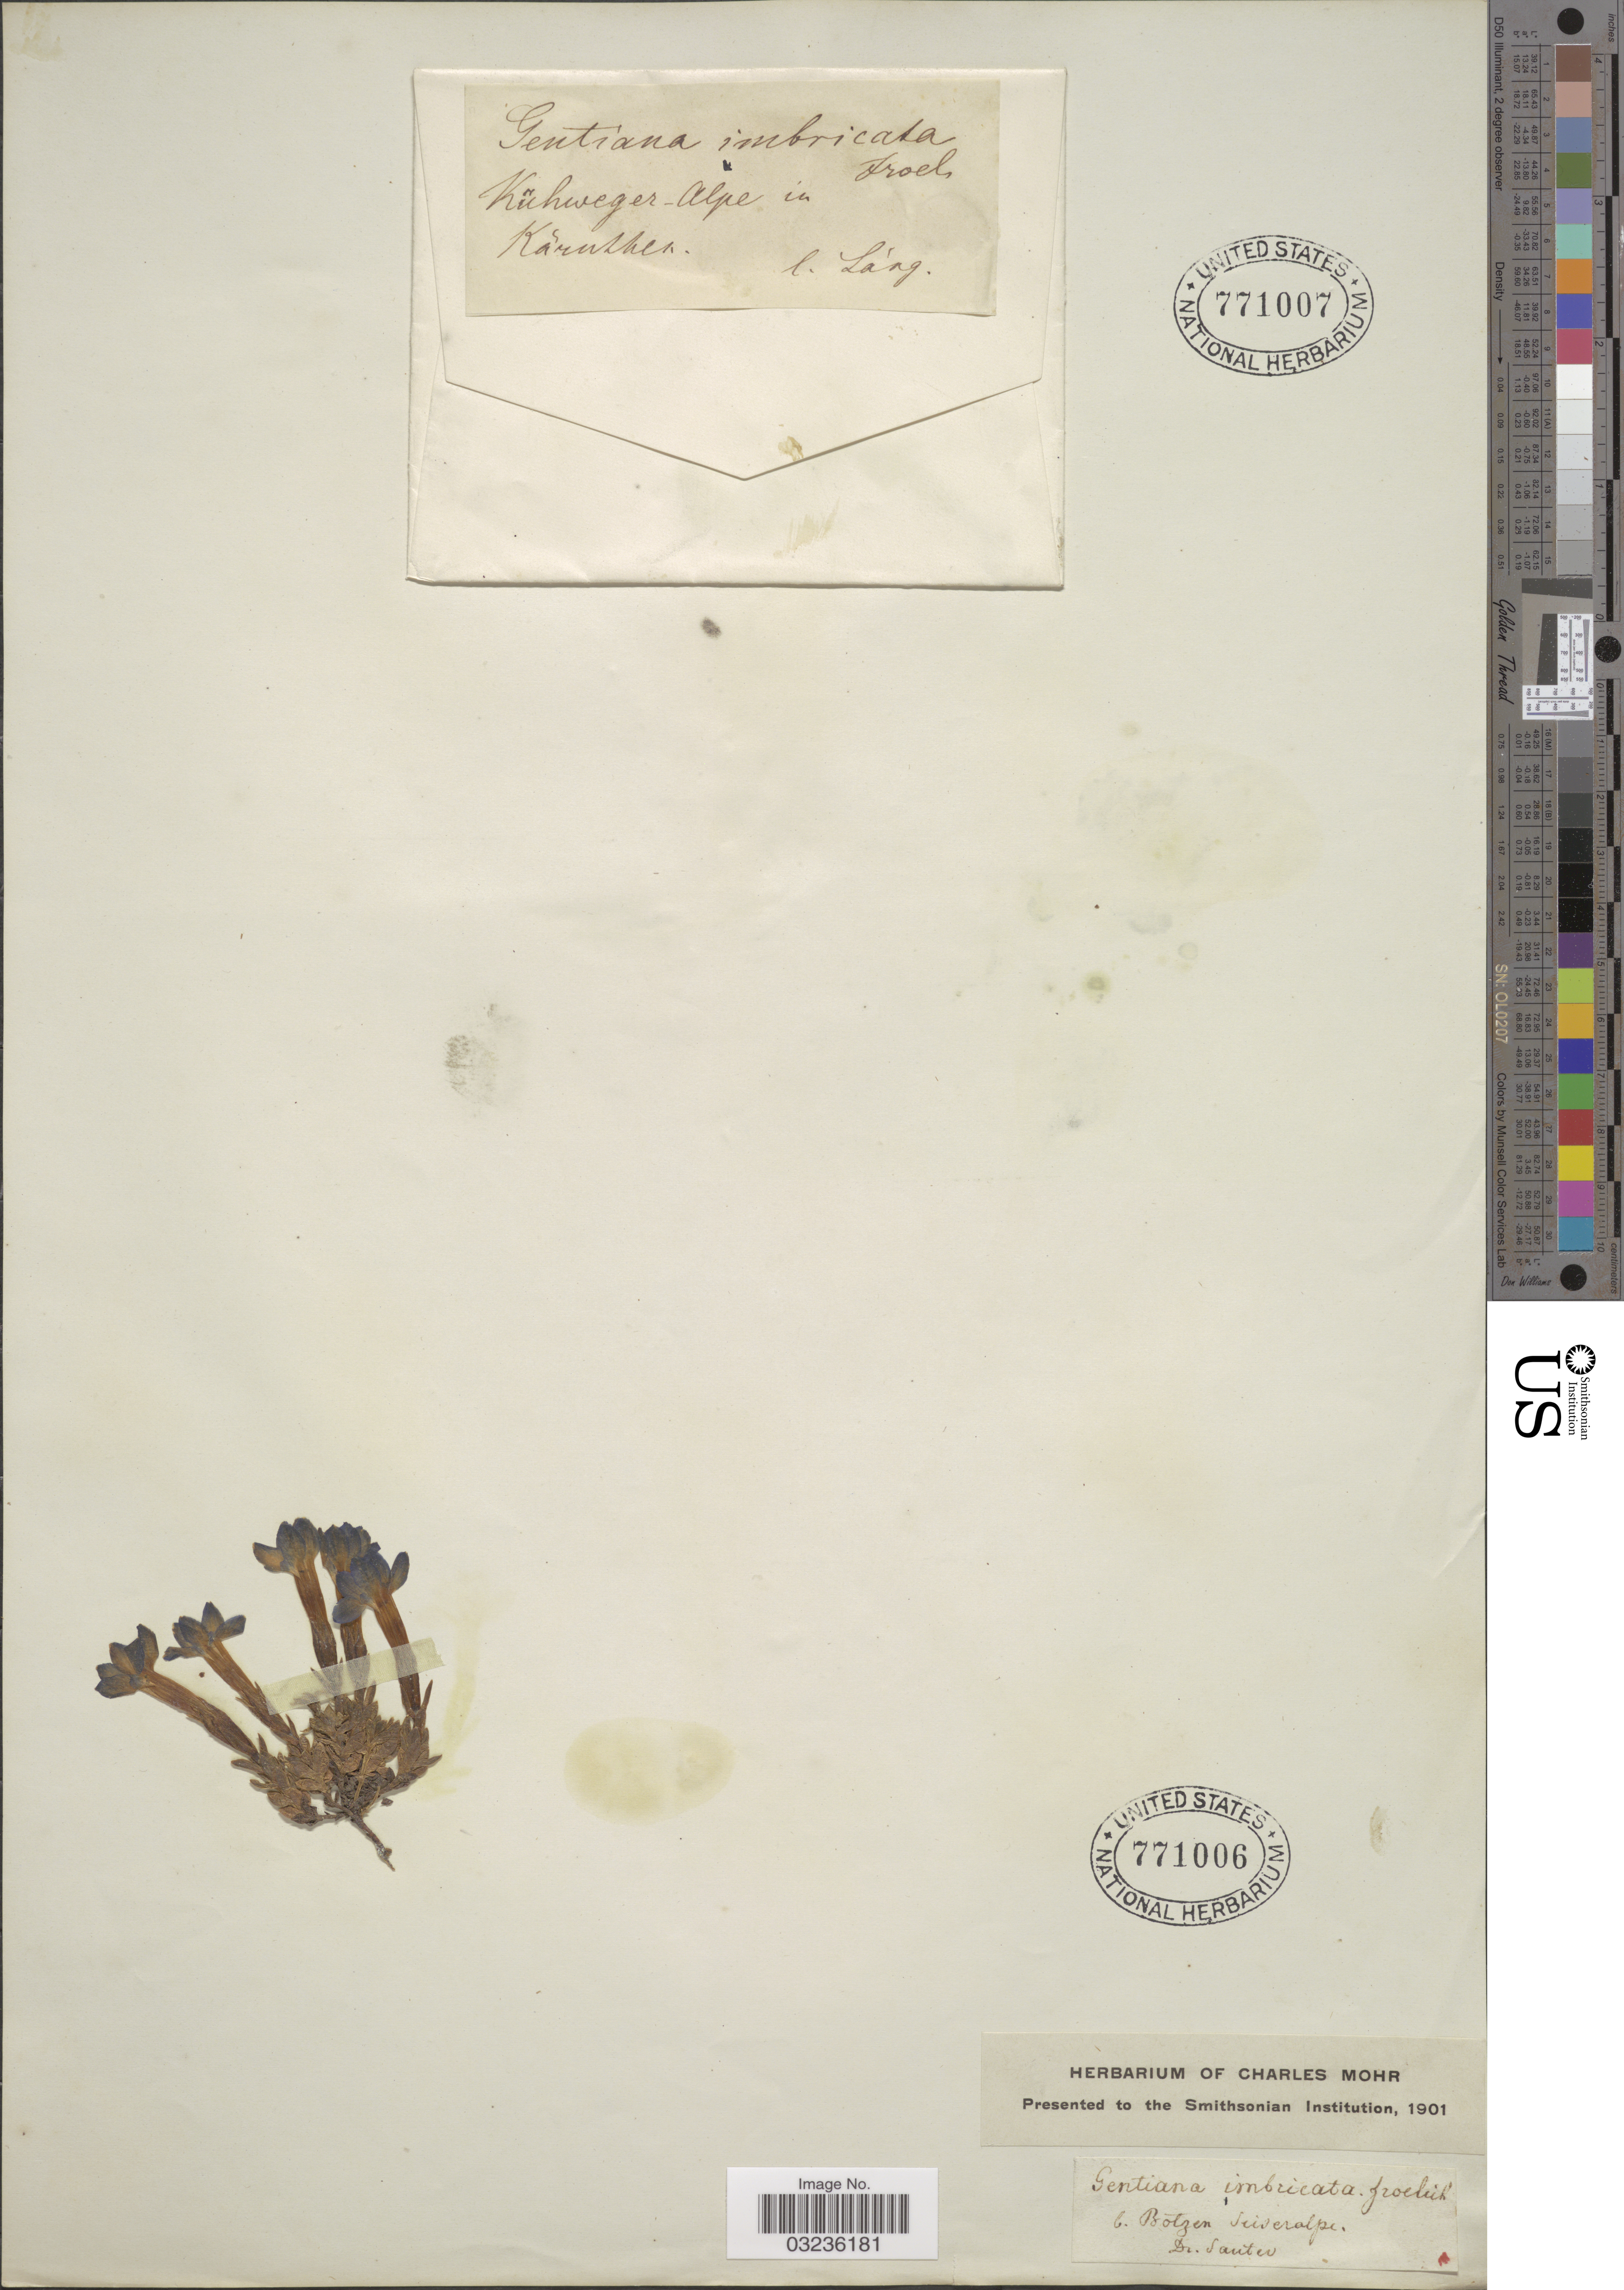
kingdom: Plantae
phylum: Tracheophyta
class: Magnoliopsida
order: Gentianales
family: Gentianaceae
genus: Gentiana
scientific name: Gentiana imbricata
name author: Froel.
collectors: -- Lang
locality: Kuhweger-Alpe in Karuthen [interpreted].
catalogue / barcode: US 771007-2